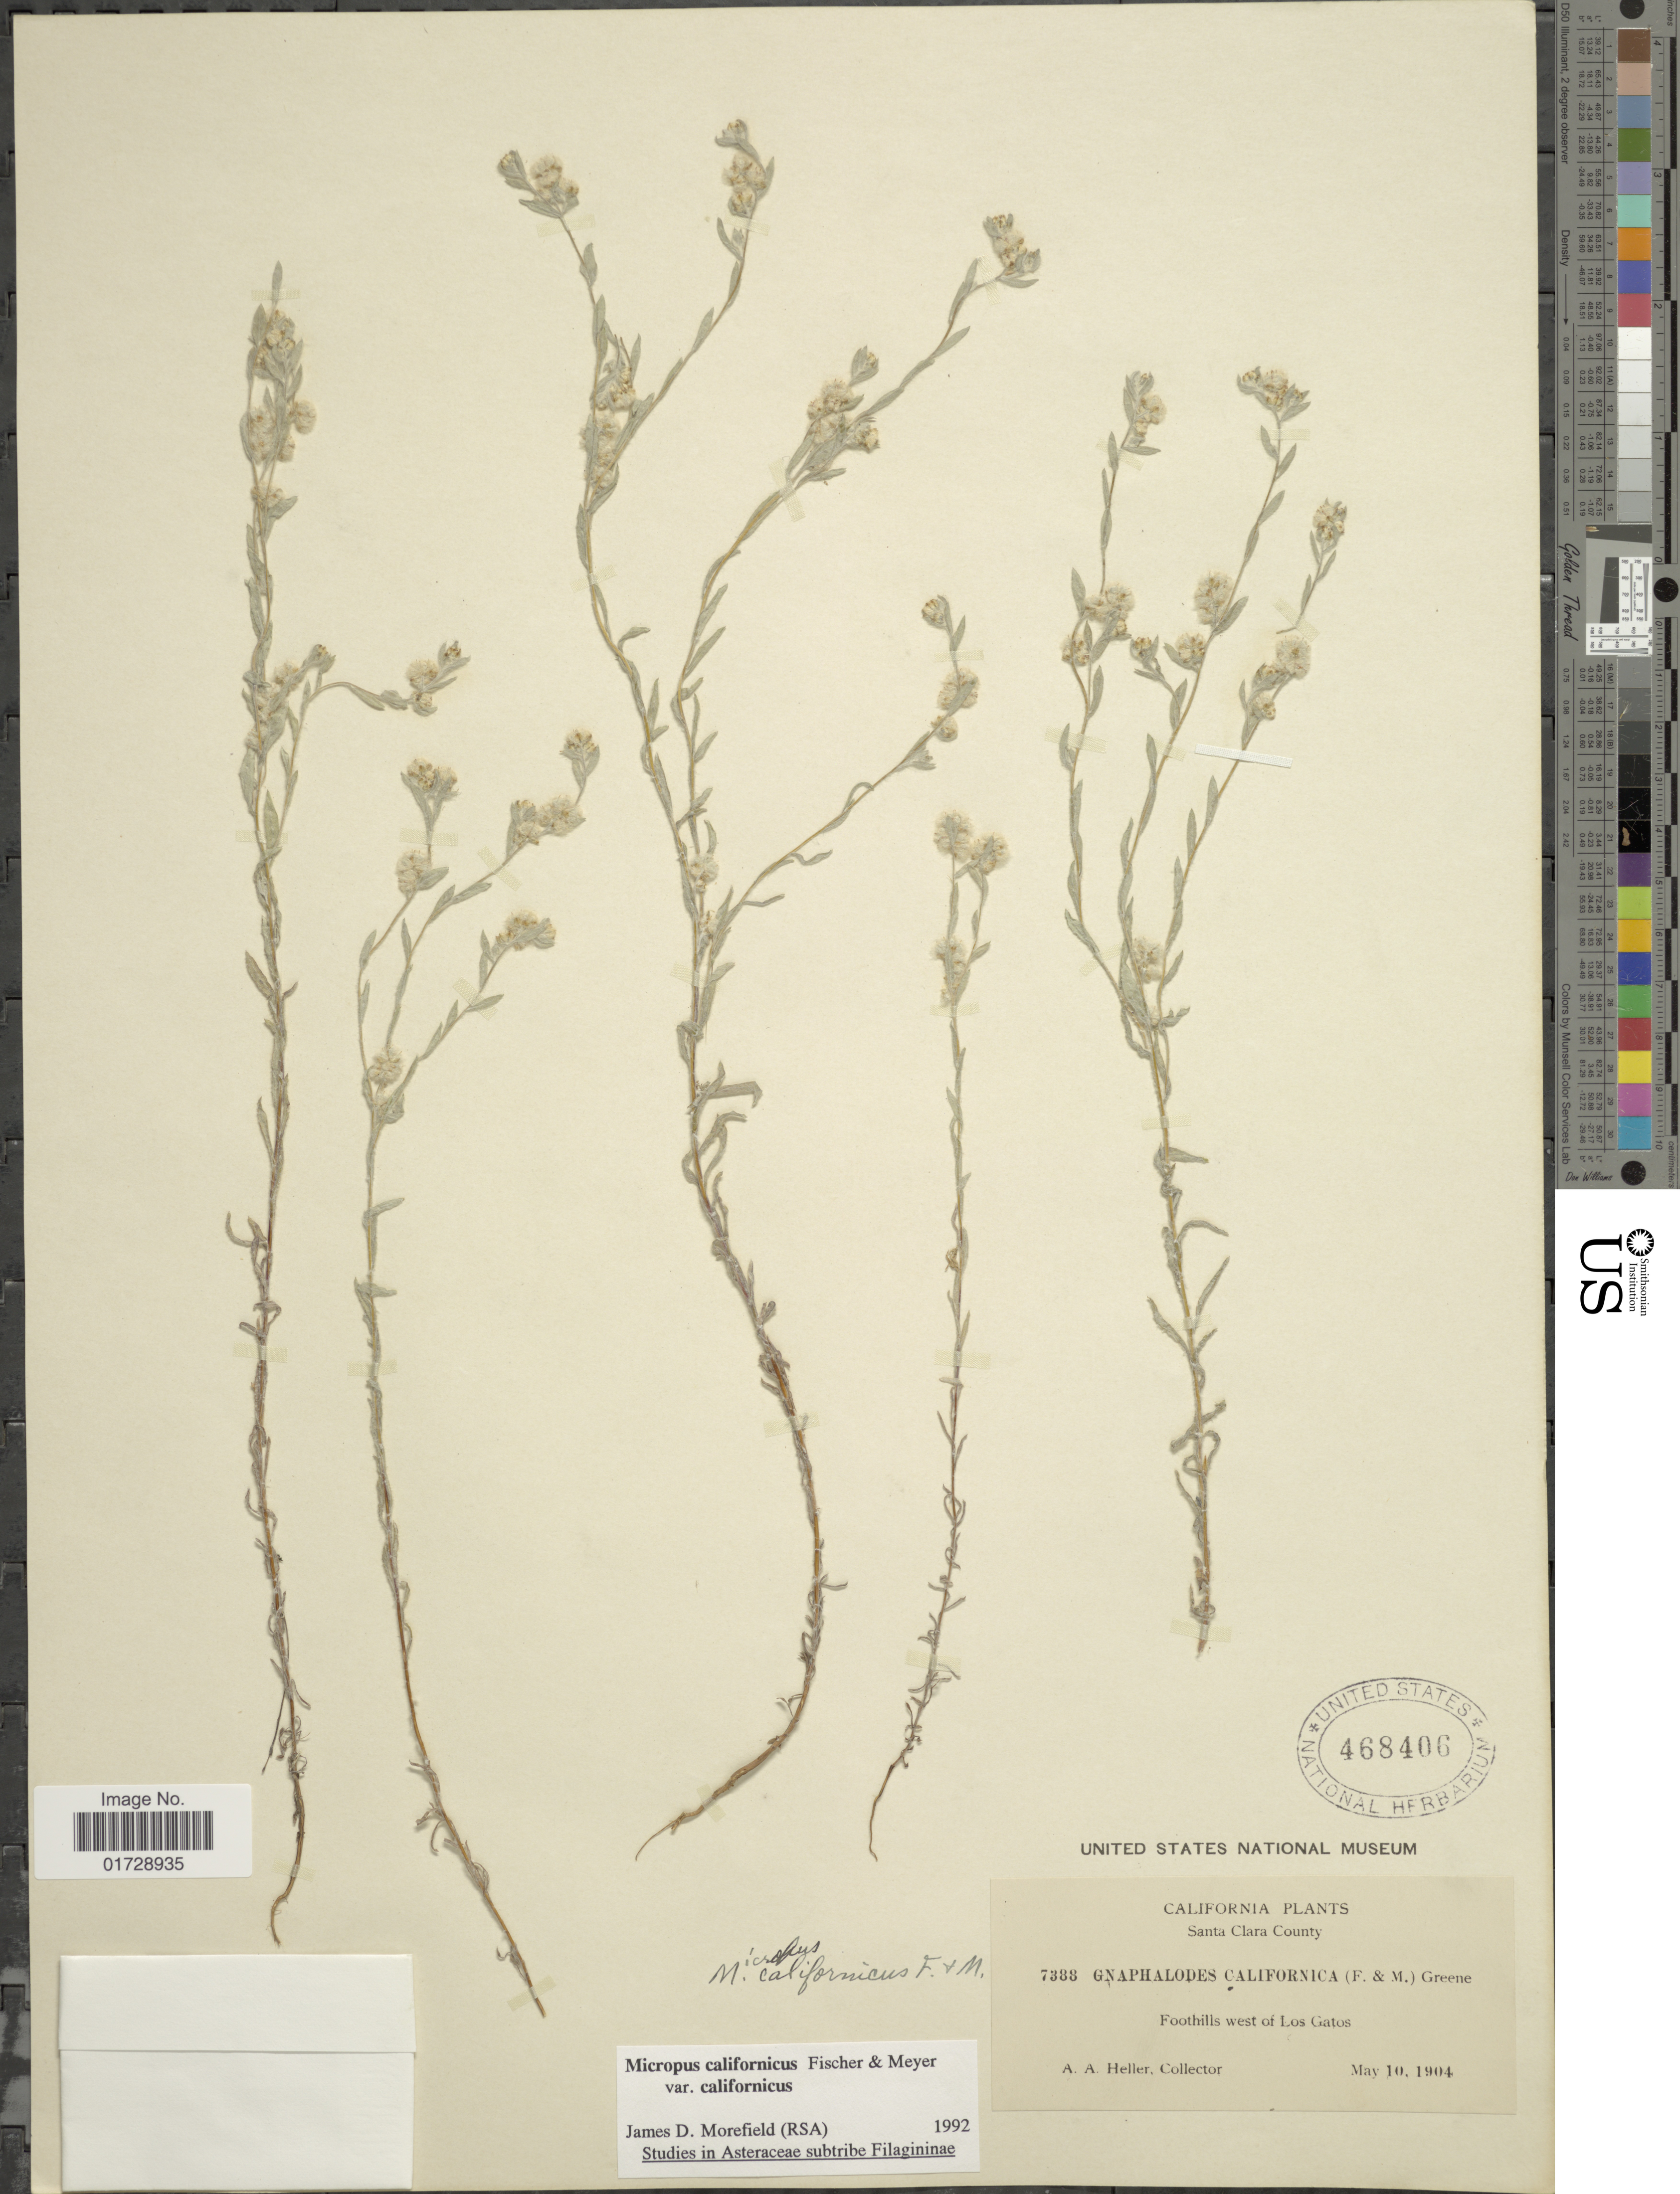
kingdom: Plantae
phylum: Tracheophyta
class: Magnoliopsida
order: Asterales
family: Asteraceae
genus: Micropus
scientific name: Micropus californicus var. californicus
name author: Fisch. & C.A. Mey.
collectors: A. A. Heller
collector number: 7388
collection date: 1904-05-10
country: United States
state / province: California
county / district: Santa Clara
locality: Santa Clara County, Foothills west of Los Gatos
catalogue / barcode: US 468406